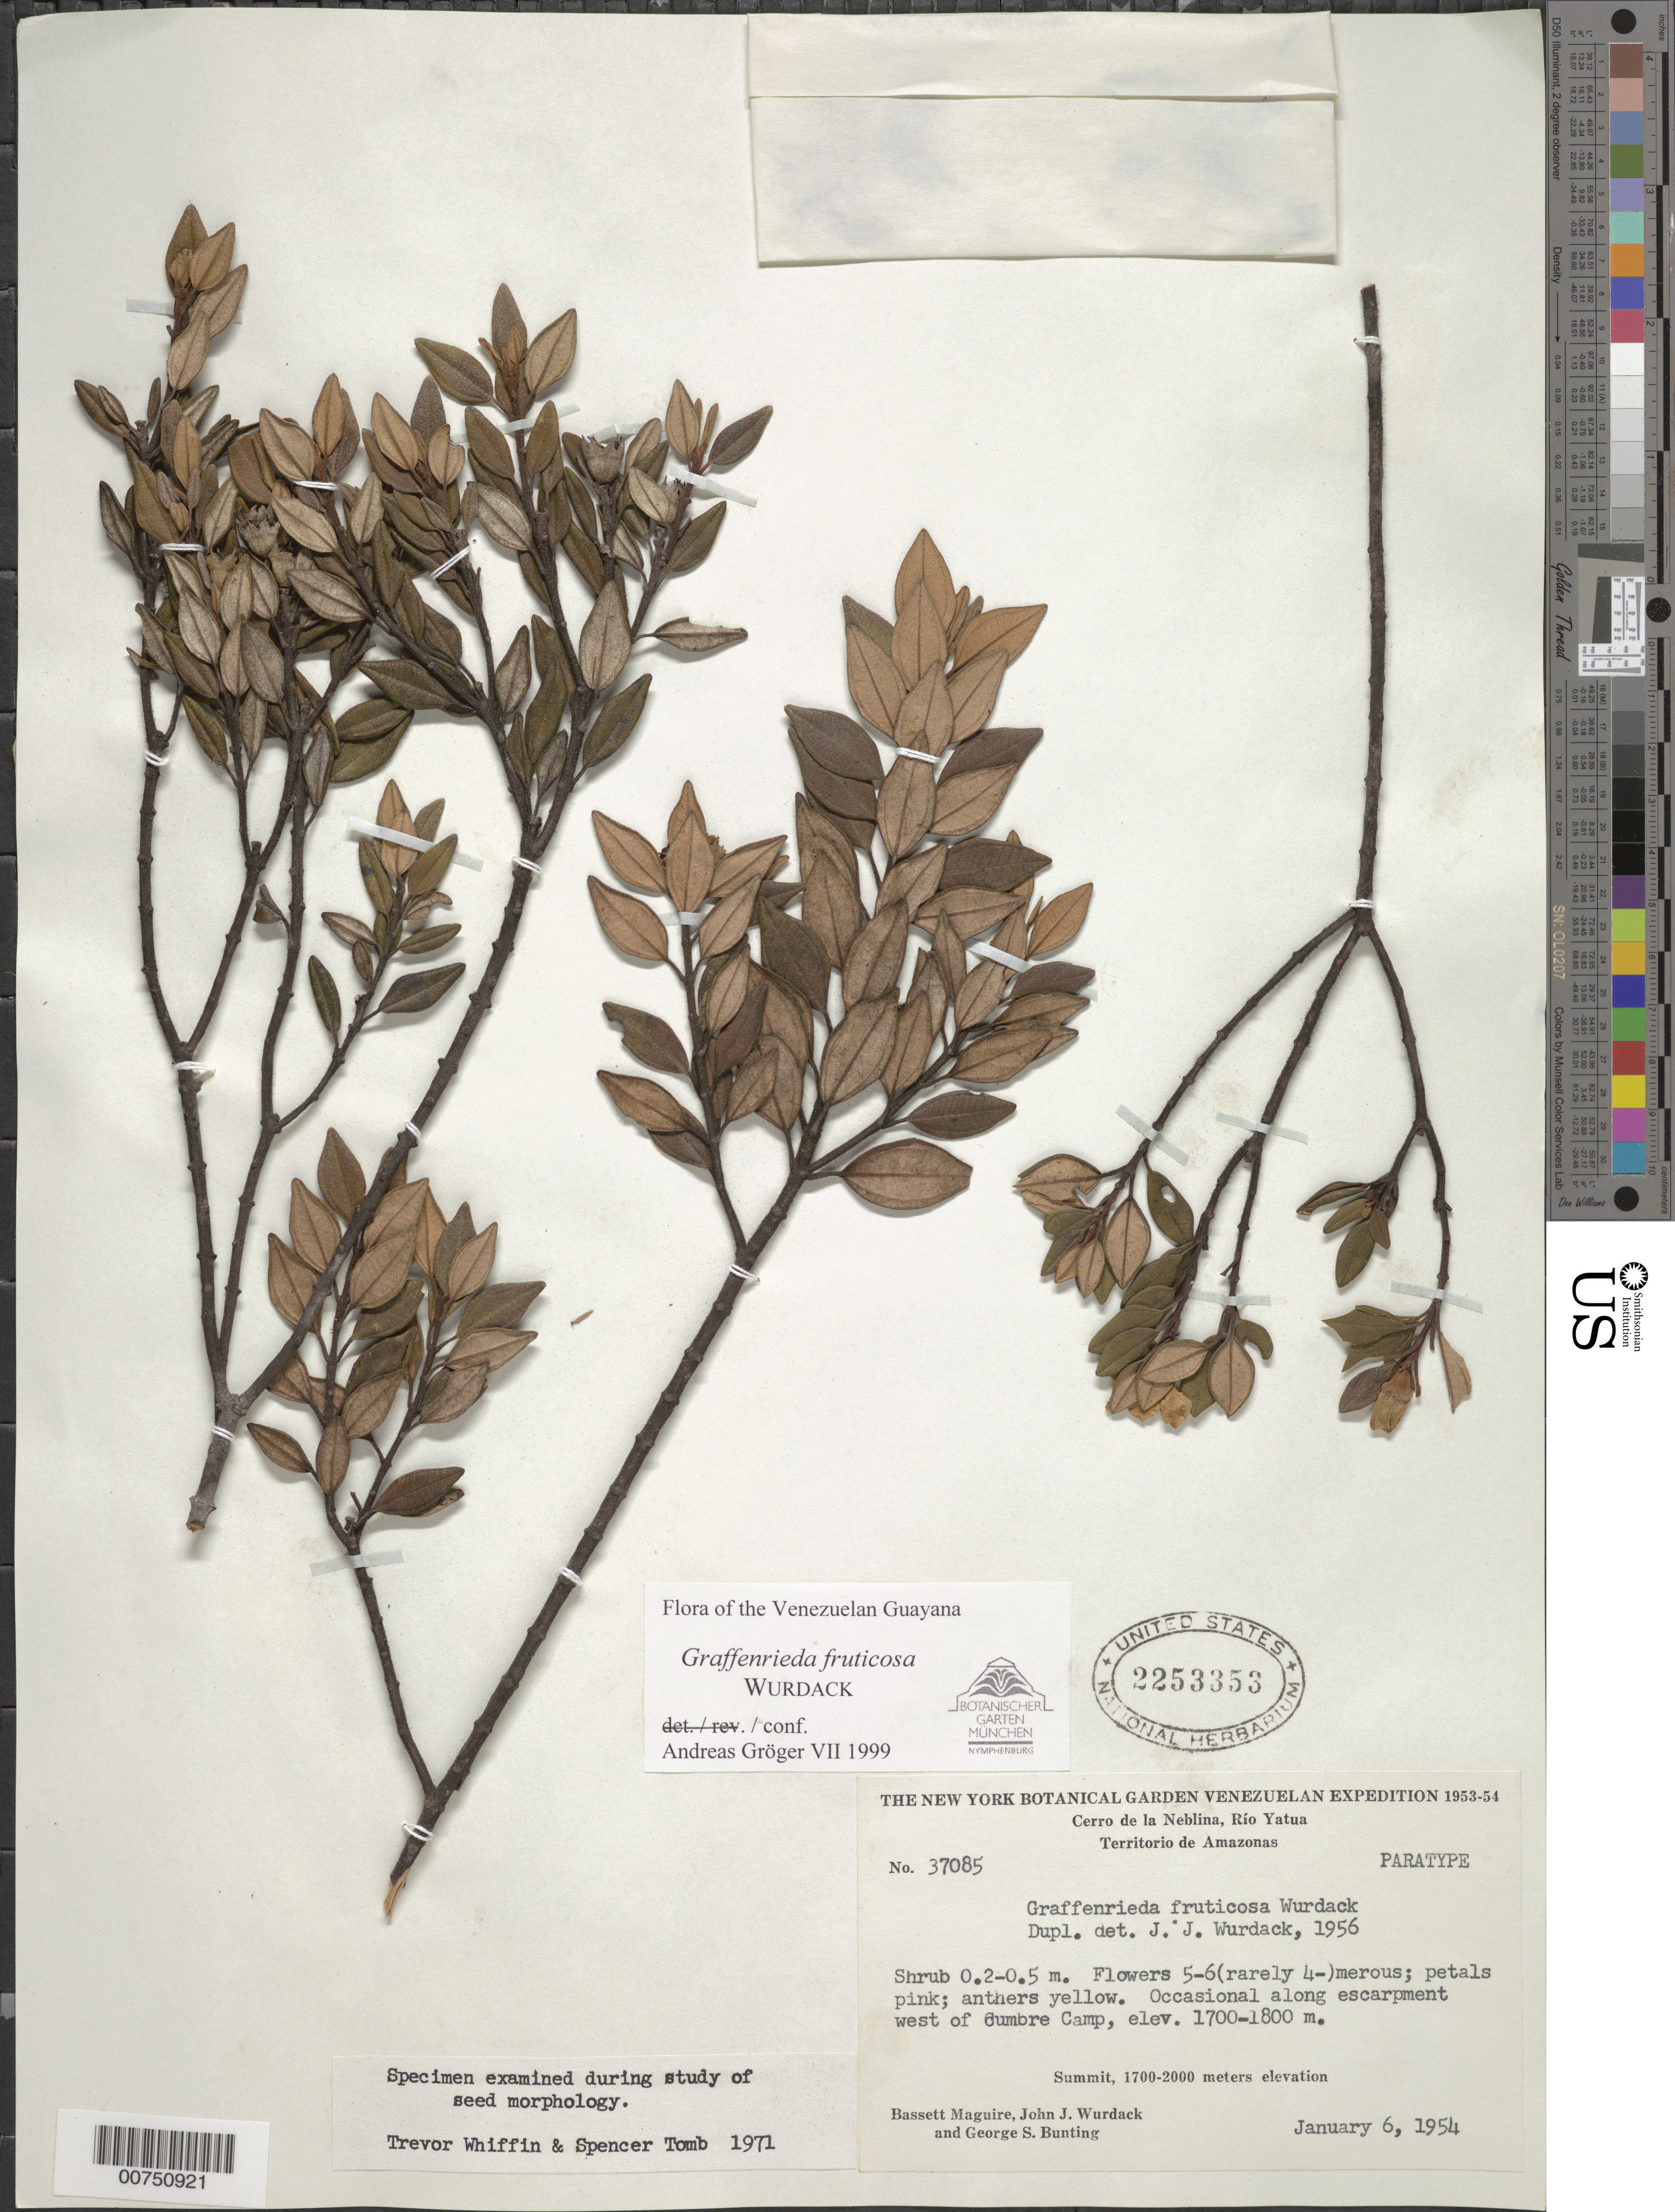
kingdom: Plantae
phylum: Tracheophyta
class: Magnoliopsida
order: Myrtales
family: Melastomataceae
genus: Graffenrieda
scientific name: Graffenrieda fruticosa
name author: Wurdack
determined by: Gröger, A.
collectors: B. Maguire, J. J. Wurdack & G. S. Bunting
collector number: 37085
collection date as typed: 6-Jan-54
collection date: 1954-01-06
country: Venezuela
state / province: Amazonas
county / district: Río Negro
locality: Cerro de la Neblina, Río Yatua, 5 km W of Cumbre Camp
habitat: Along escarpment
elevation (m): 1700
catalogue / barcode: US 2253353